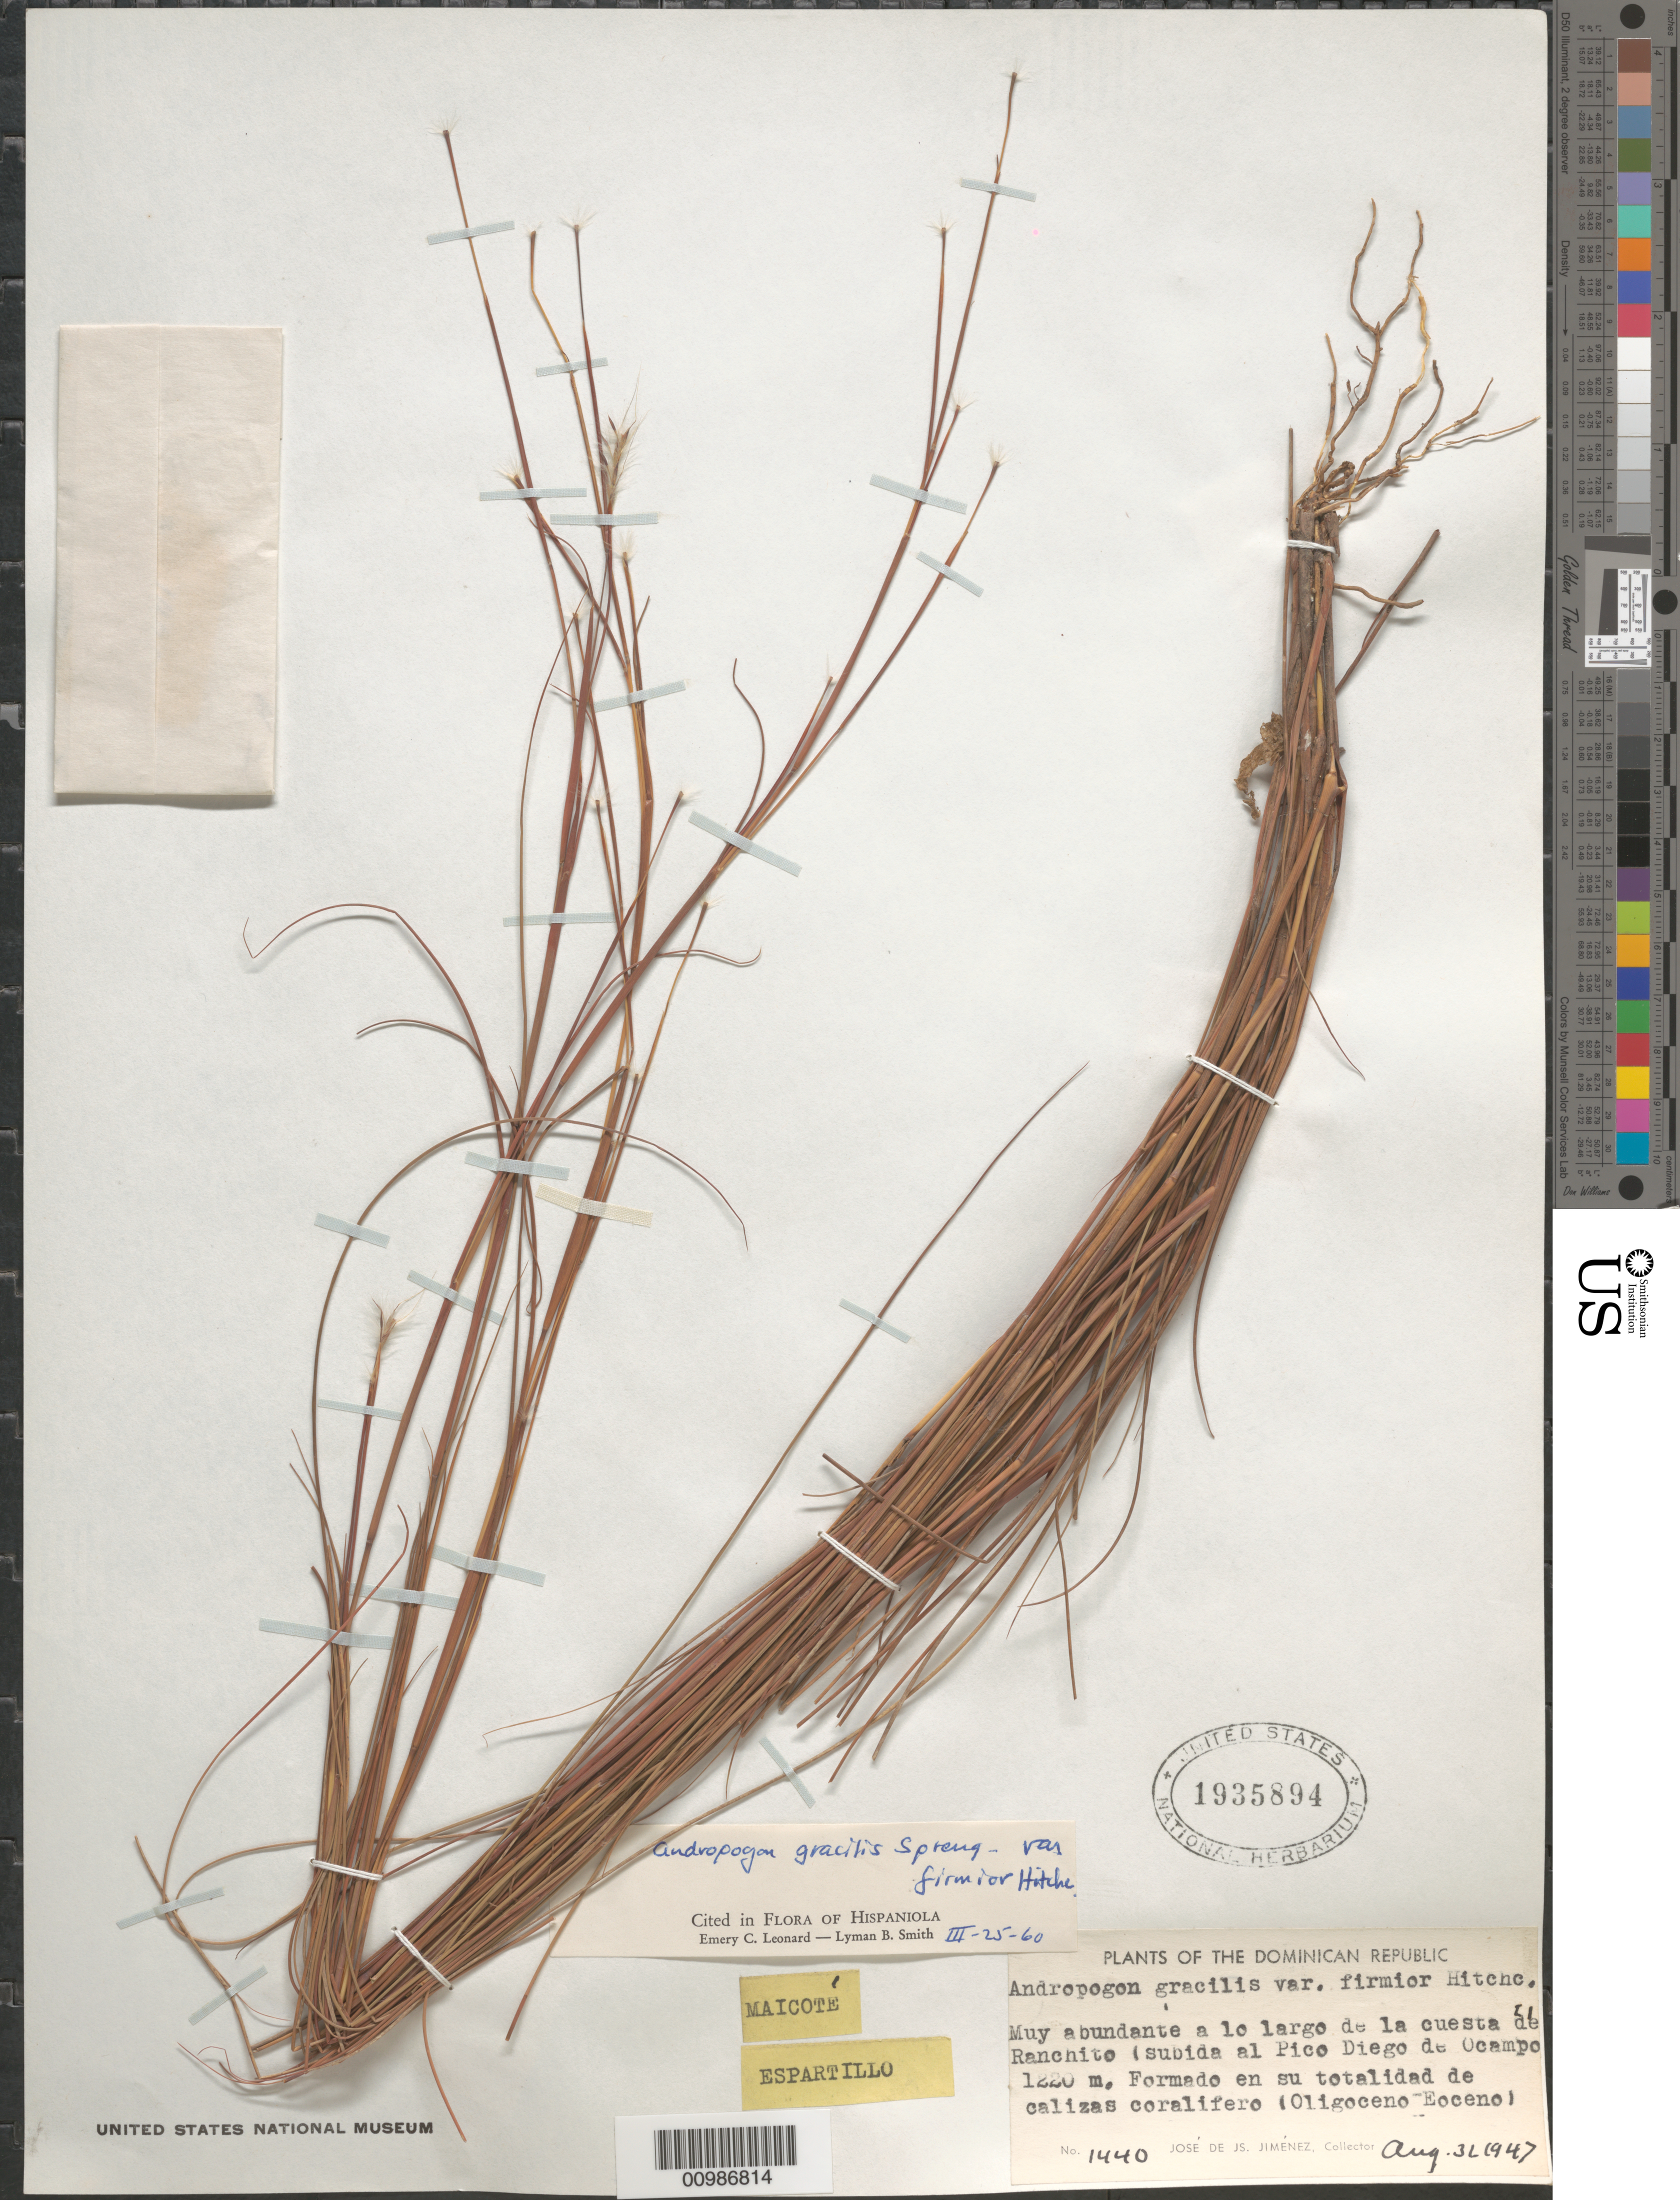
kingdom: Plantae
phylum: Tracheophyta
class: Liliopsida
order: Poales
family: Poaceae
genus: Andropogon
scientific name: Andropogon gracilis var. firmior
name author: Hitchc.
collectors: J. J. Jiménez Almonte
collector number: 1440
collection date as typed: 31 Aug 1947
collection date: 1947-08-31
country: Dominican Republic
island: Hispaniola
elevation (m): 1220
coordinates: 0 N, 0 E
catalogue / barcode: US 1935894